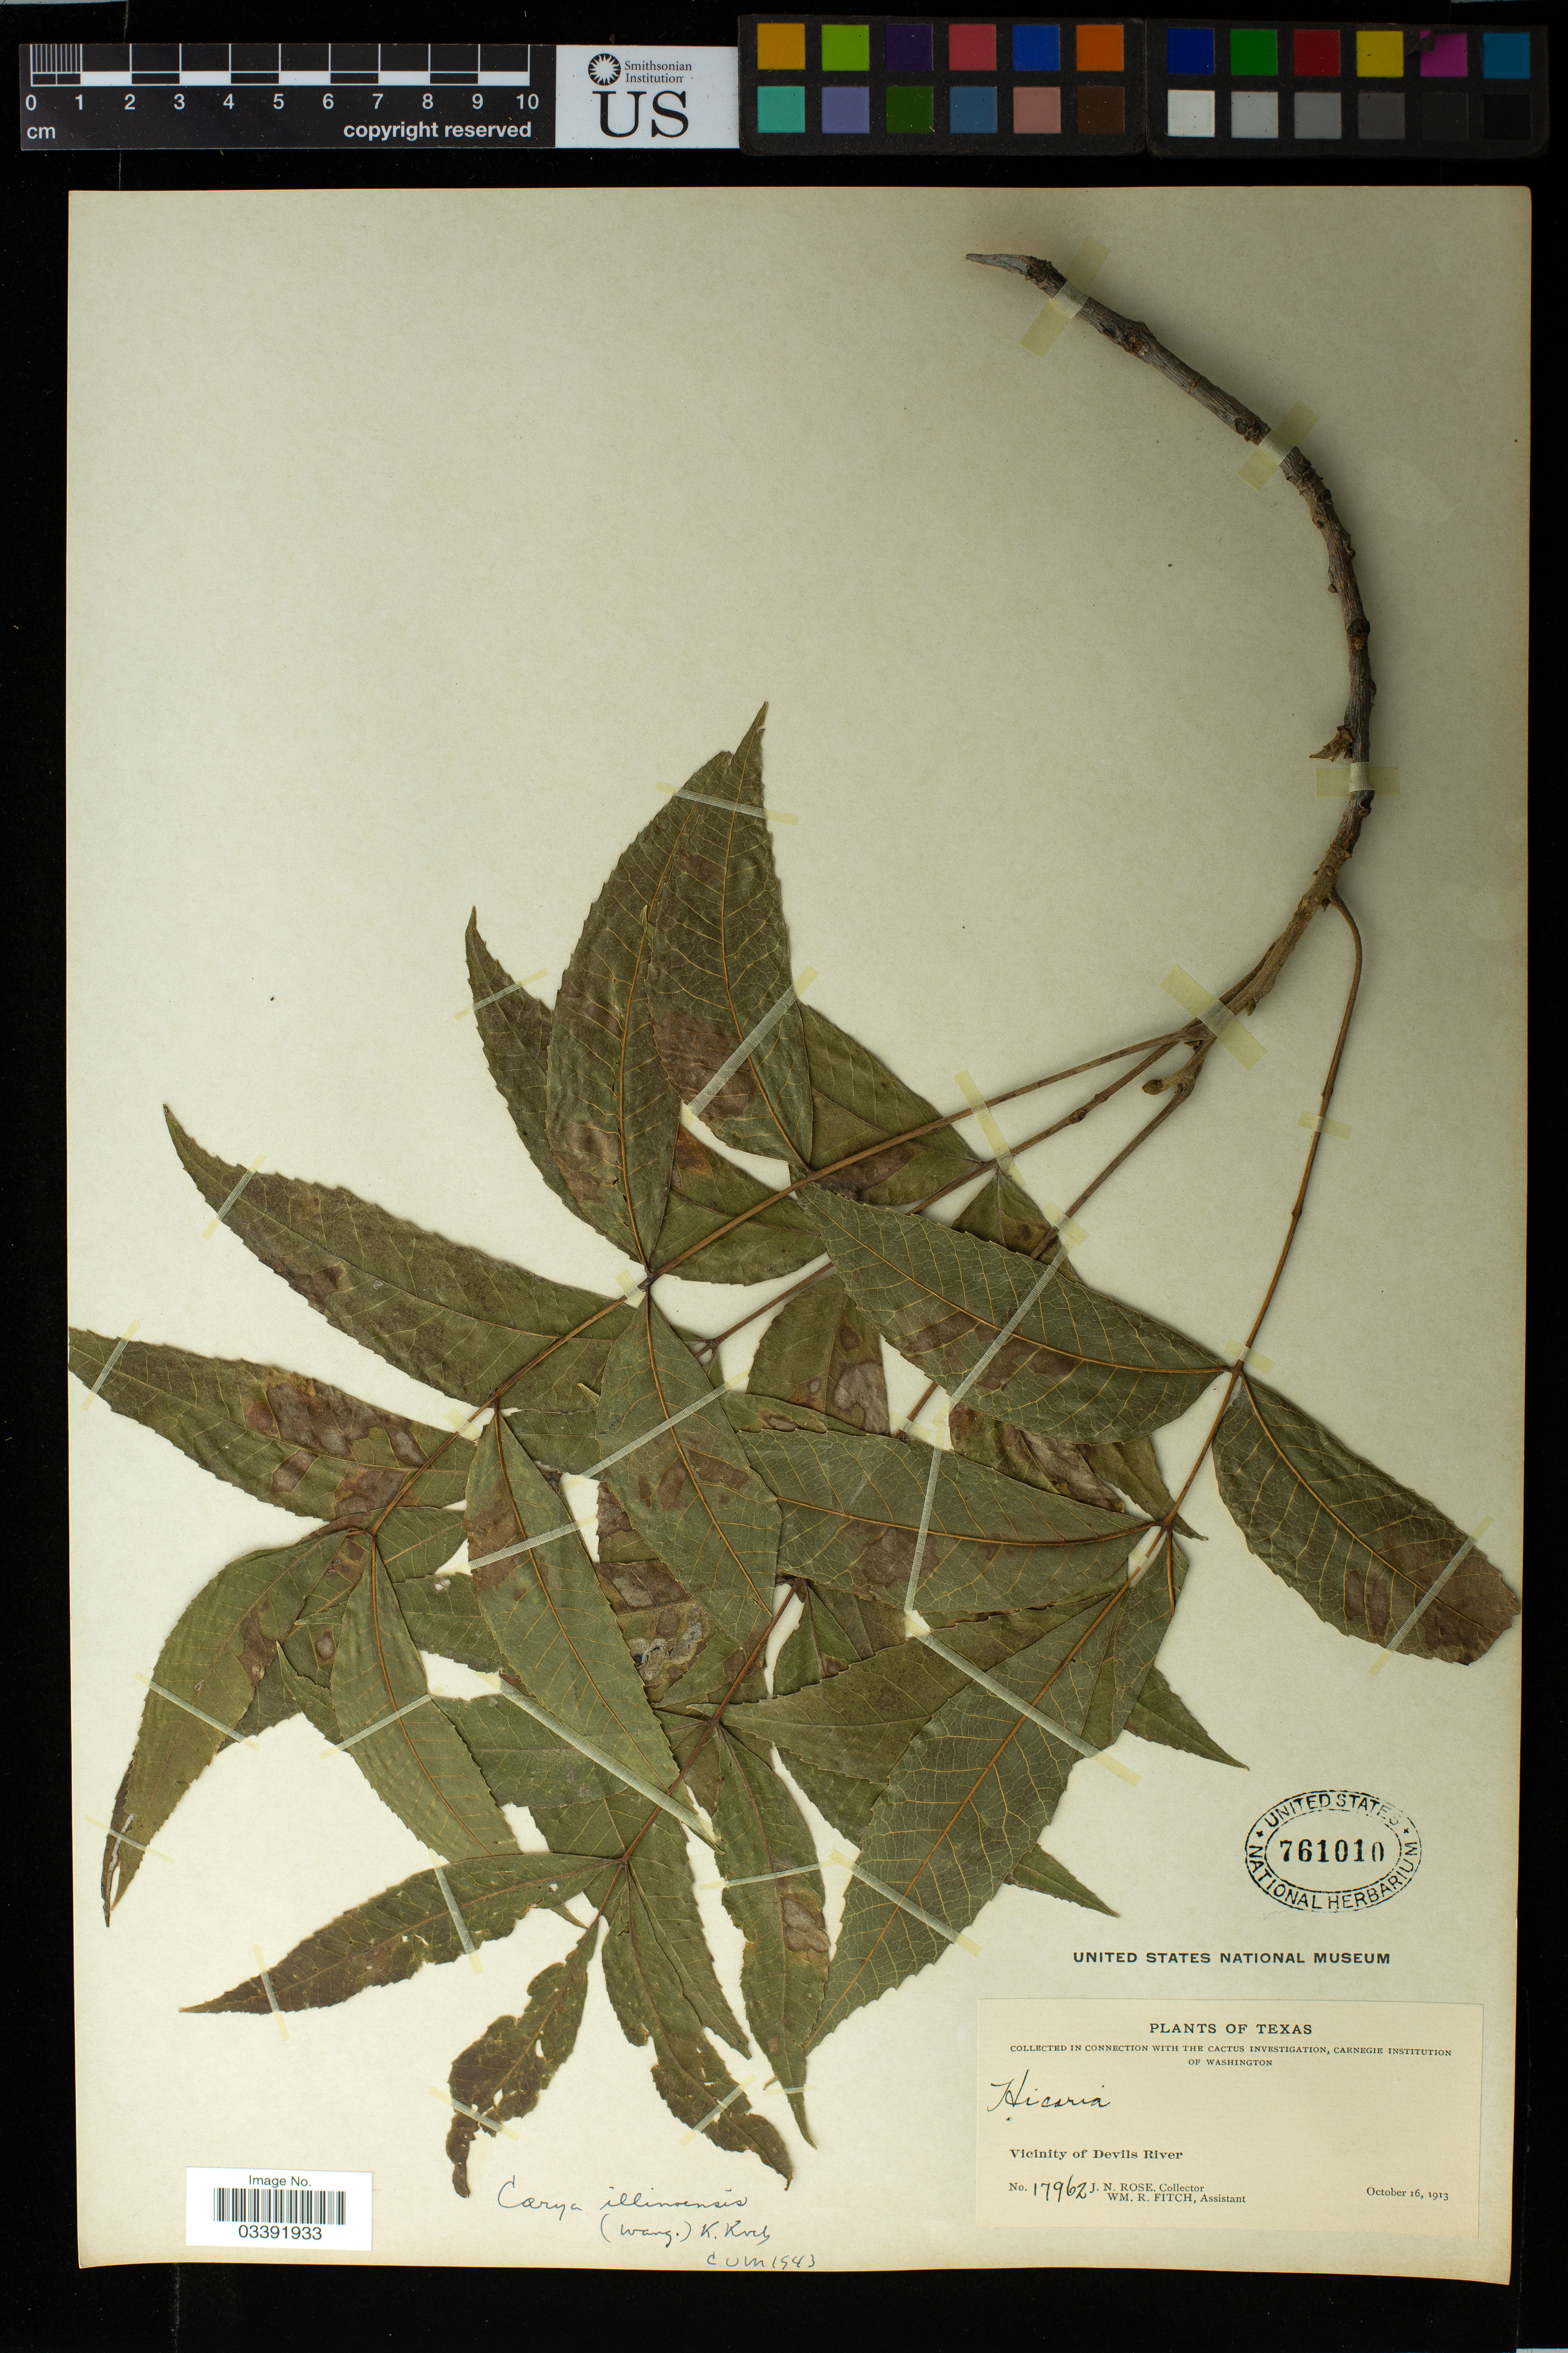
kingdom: Plantae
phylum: Tracheophyta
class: Magnoliopsida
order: Fagales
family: Juglandaceae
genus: Carya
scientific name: Carya illinoinensis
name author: (Wangenh.) K. Koch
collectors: J. N. Rose & W. R. Fitch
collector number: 17962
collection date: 1913-10-16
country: United States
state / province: Texas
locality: Vicinity of Devils River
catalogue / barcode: US 761010